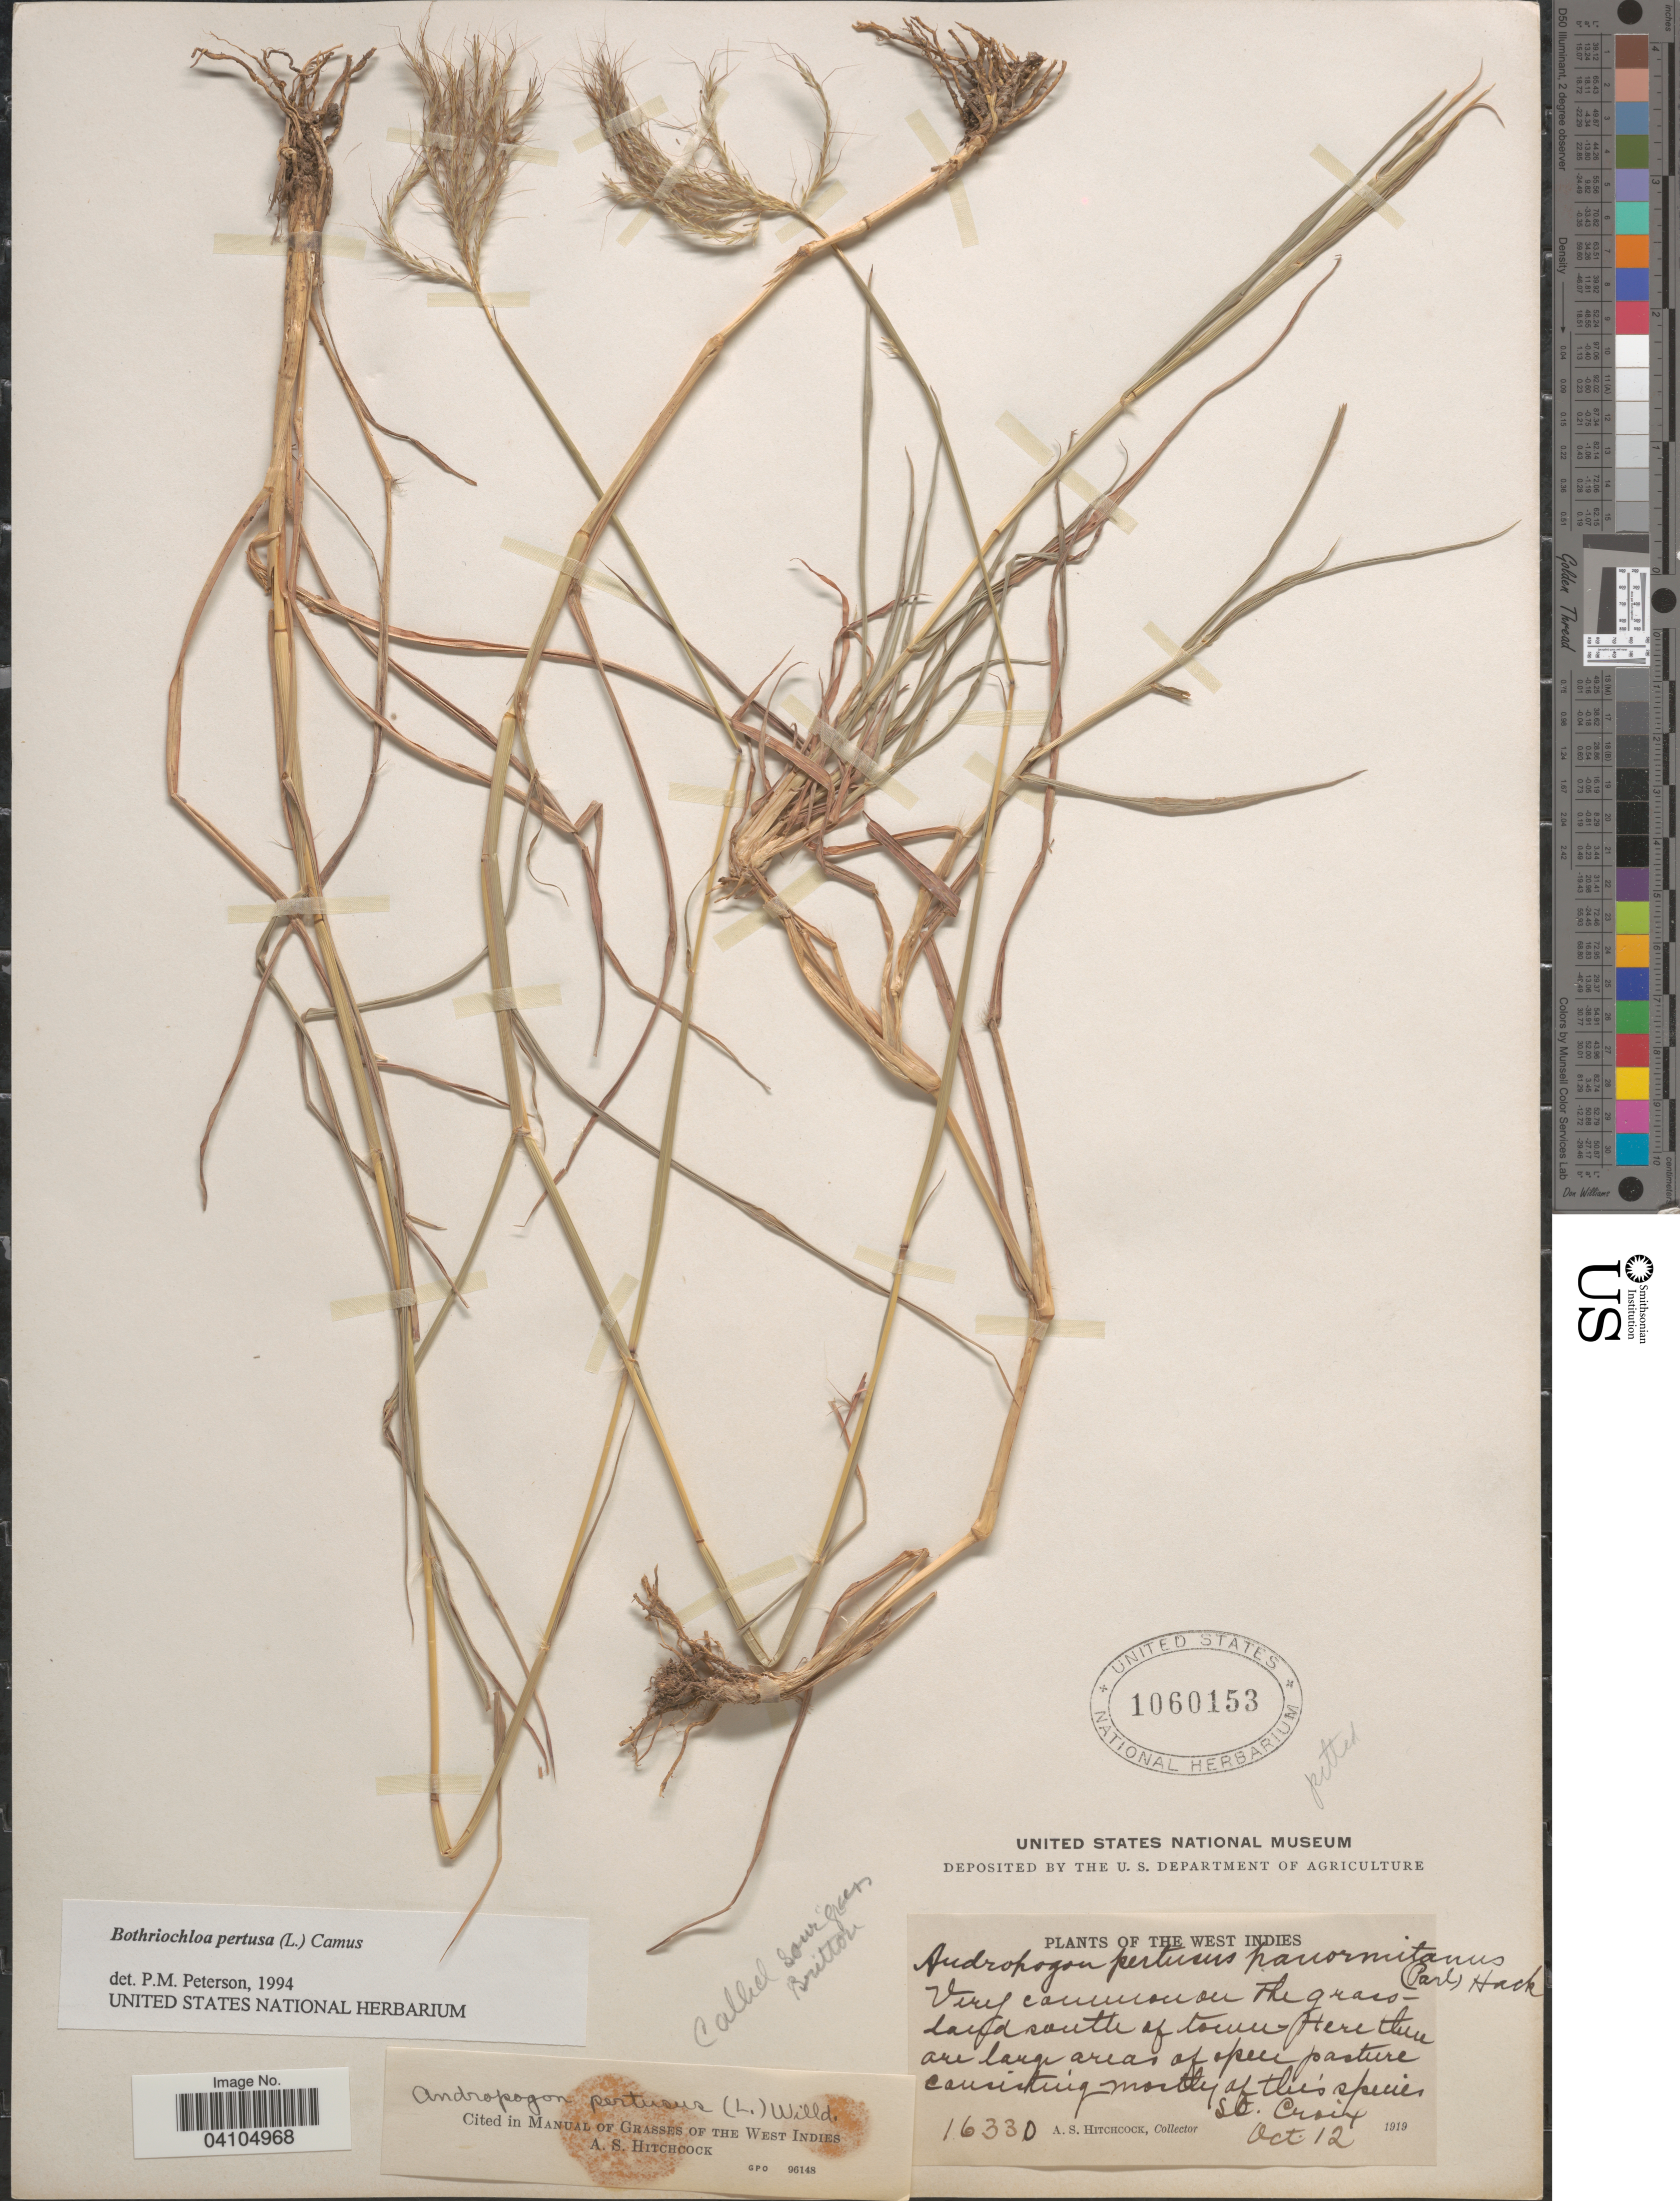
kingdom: Plantae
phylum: Tracheophyta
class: Liliopsida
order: Poales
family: Poaceae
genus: Bothriochloa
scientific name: Bothriochloa pertusa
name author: (L.) A. Camus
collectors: A. S. Hitchcock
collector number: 1633D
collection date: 1919-10-12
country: U.S. Virgin Islands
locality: St. Croix.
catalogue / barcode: US 1060153